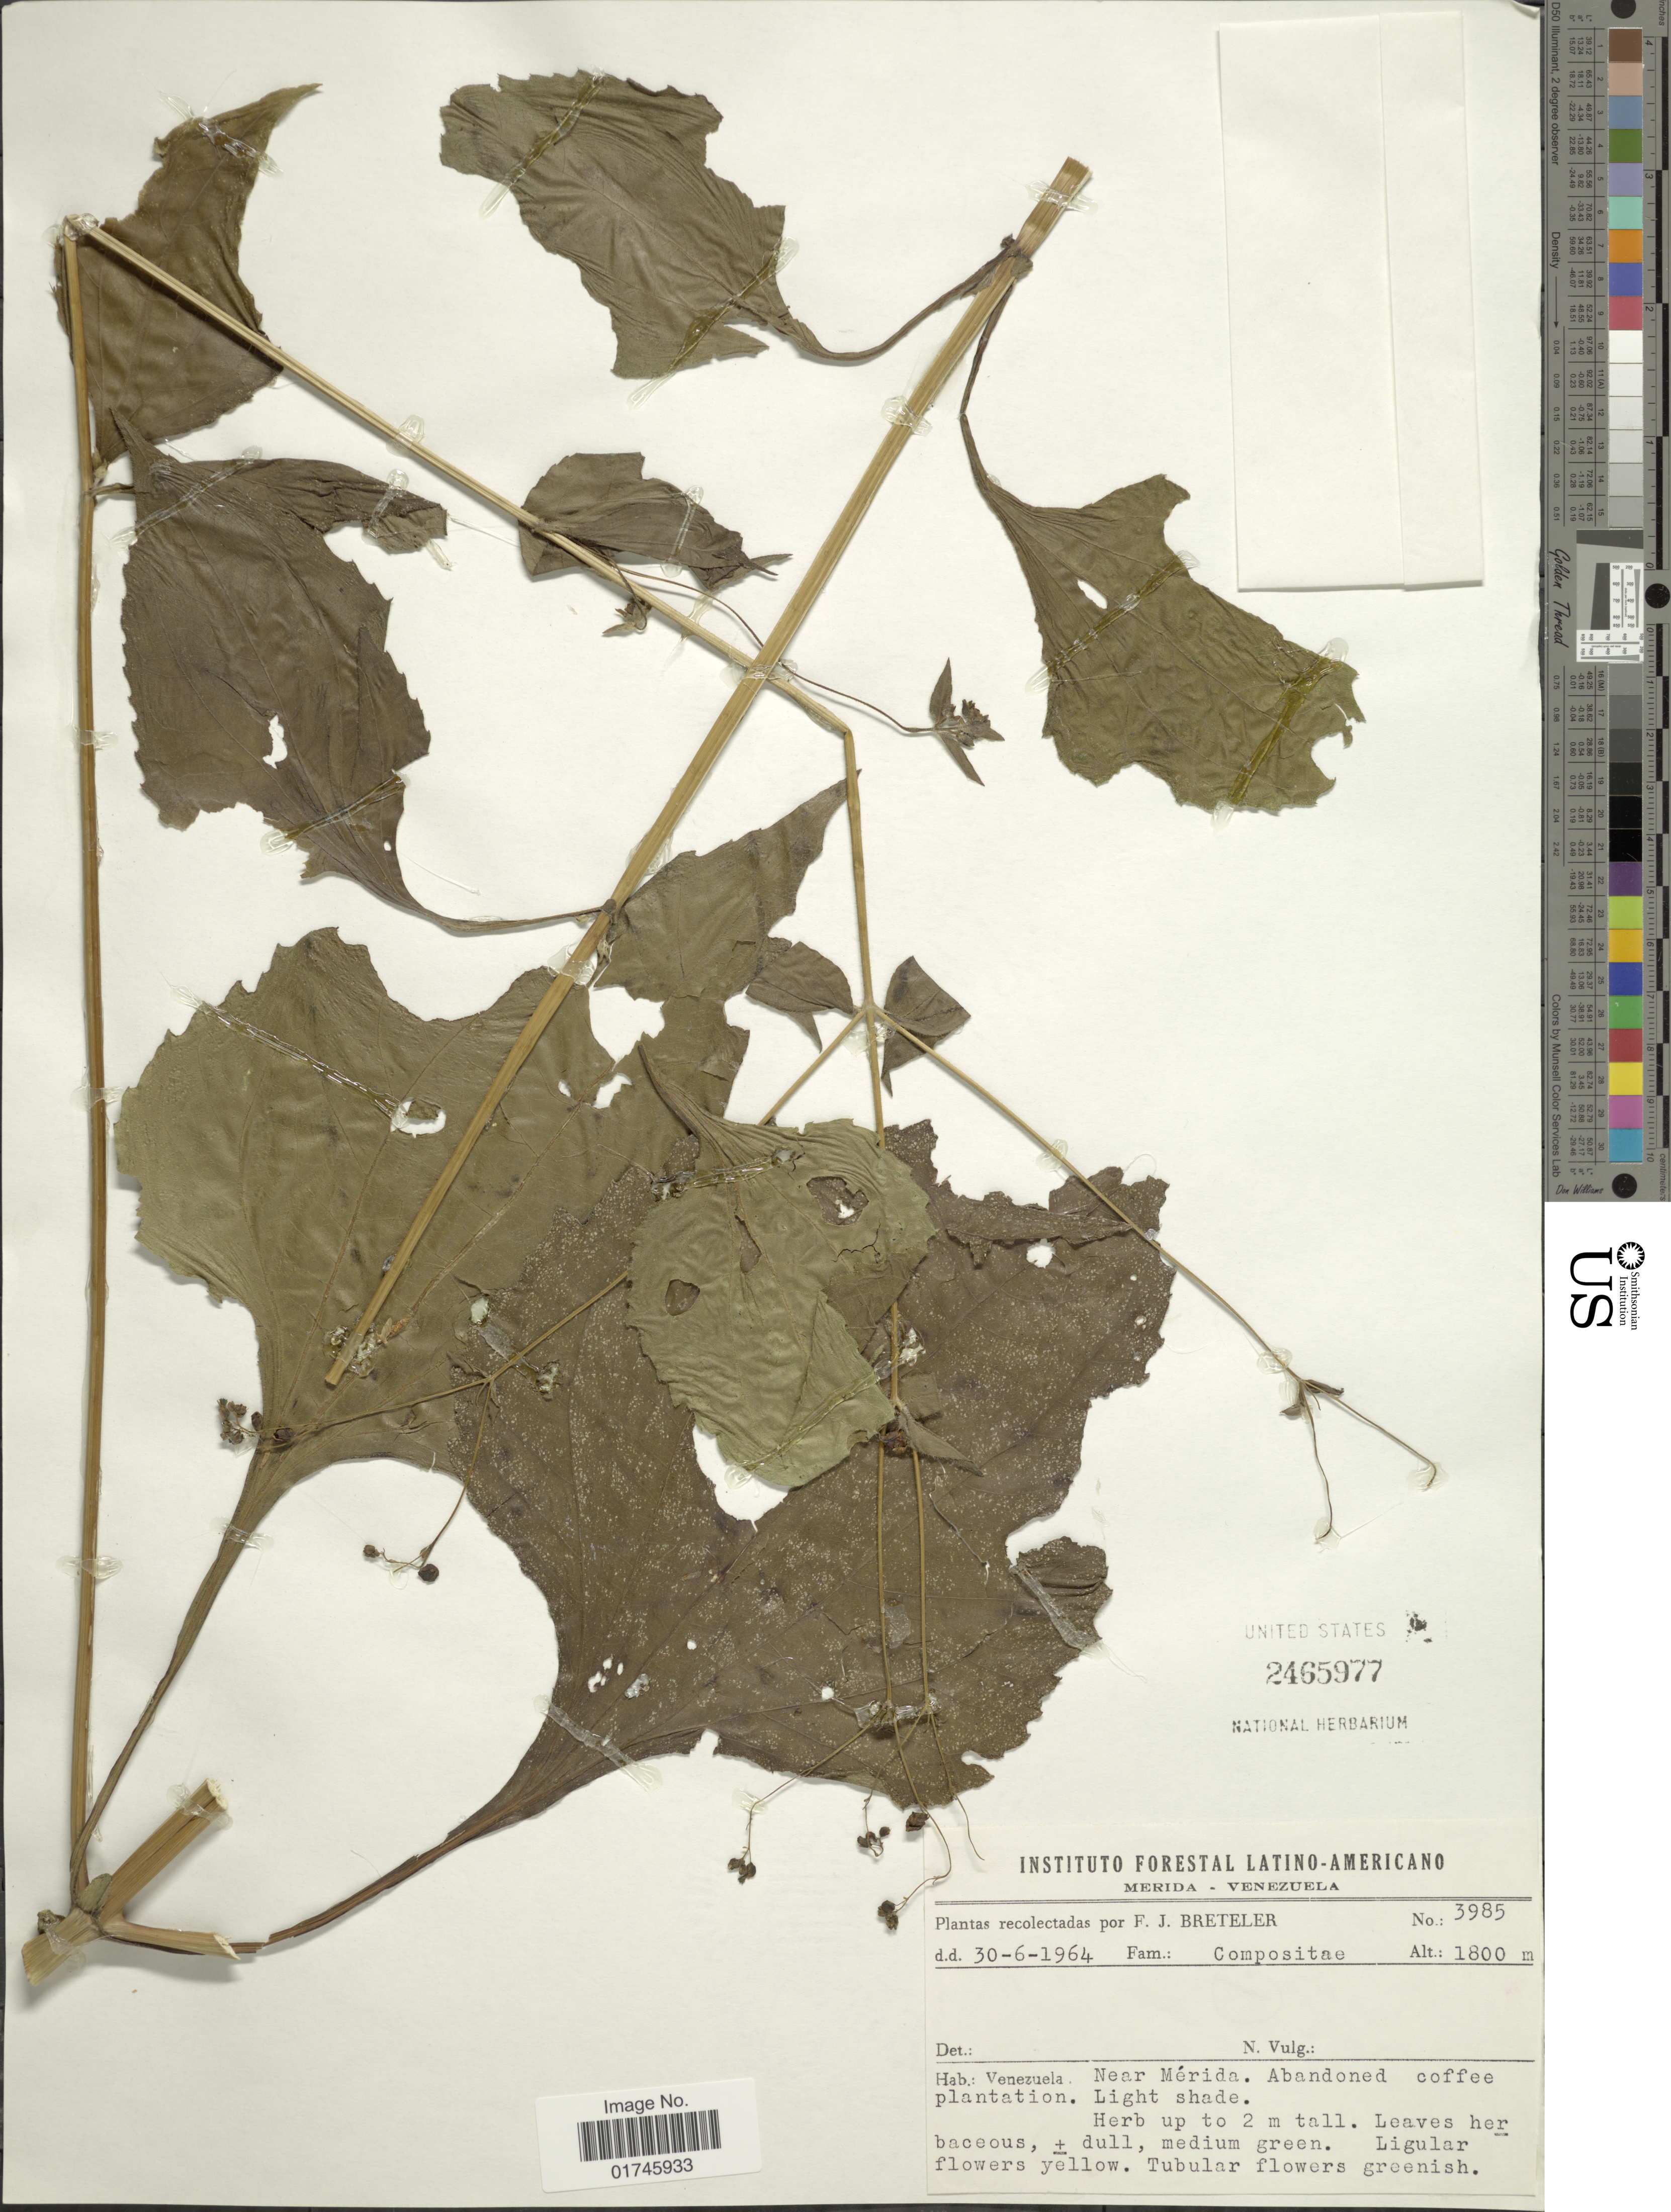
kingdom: Plantae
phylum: Tracheophyta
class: Magnoliopsida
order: Asterales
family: Asteraceae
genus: Milleria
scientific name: Milleria quinqueflora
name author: L.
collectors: F. J. Breteler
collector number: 3985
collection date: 1964-06-30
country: Venezuela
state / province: Mérida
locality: Venezuela, Near Merida.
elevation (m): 1800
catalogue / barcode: US 2465977